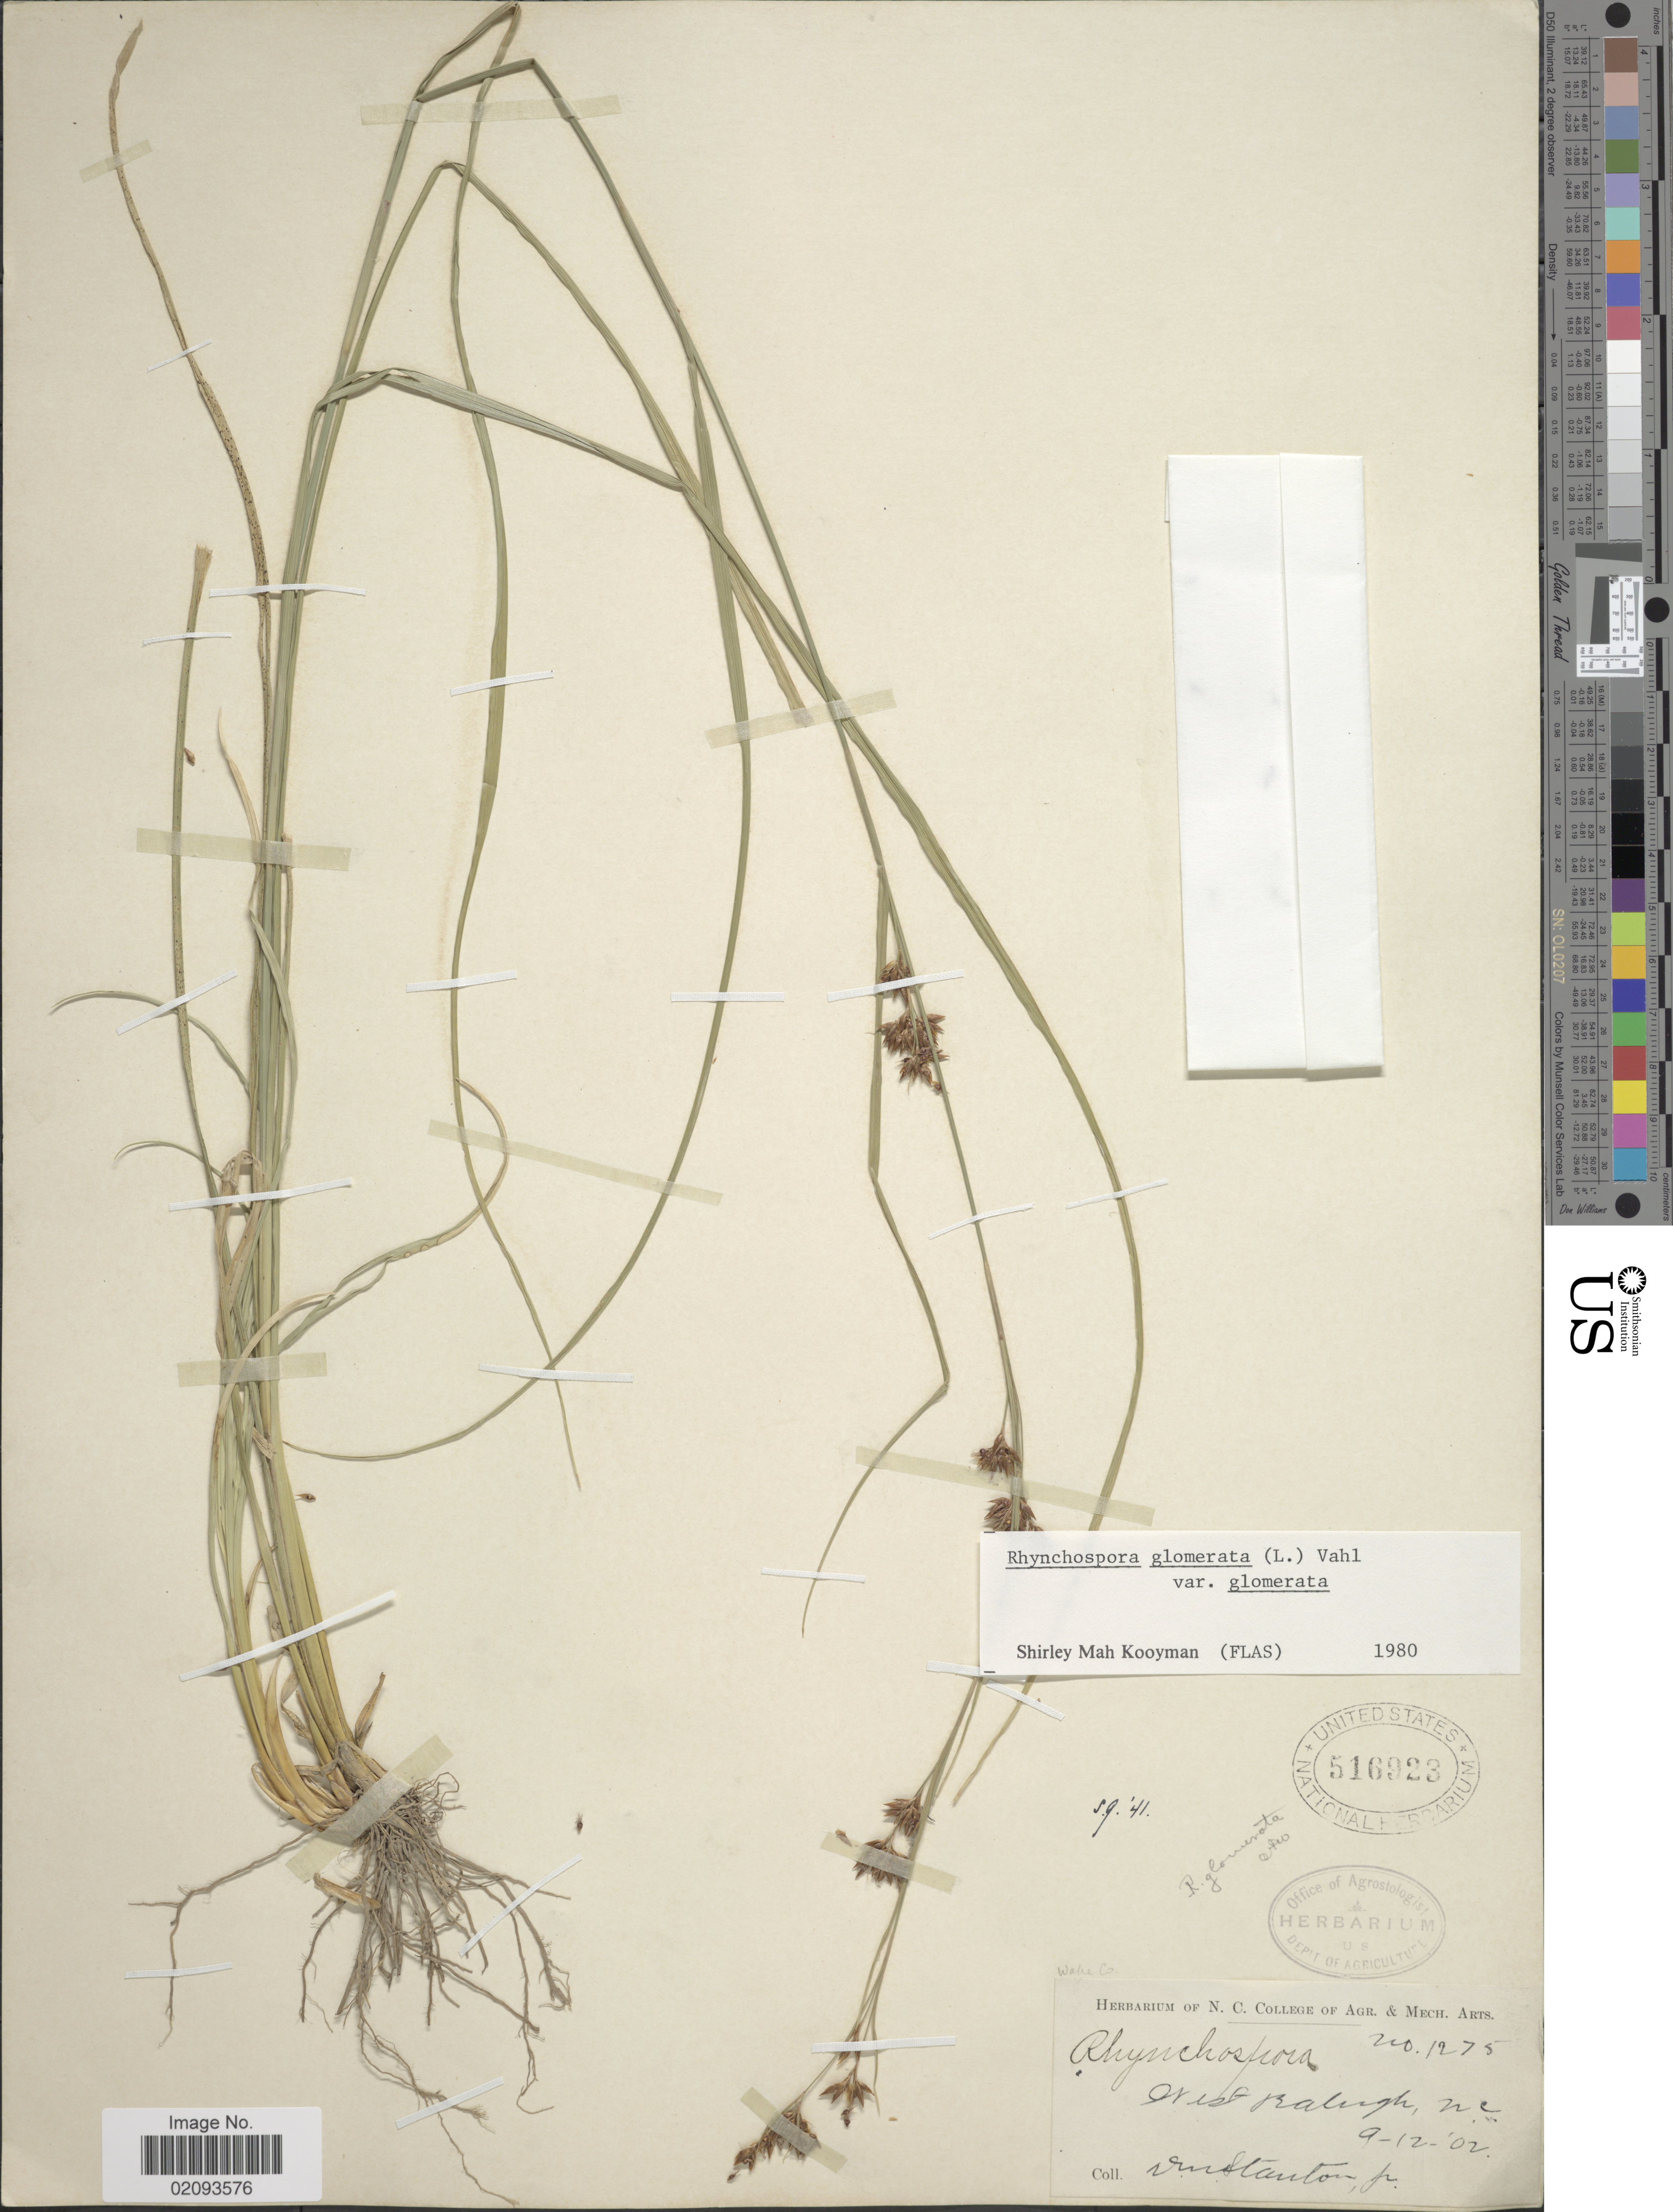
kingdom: Plantae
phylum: Tracheophyta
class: Liliopsida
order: Poales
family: Cyperaceae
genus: Rhynchospora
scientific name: Rhynchospora glomerata var. glomerata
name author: (L.) Vahl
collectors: Stanton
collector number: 1275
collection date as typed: Transcribed d/m/y: 12/9/2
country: United States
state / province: North Carolina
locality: West Raleigh, NC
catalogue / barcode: US 516923